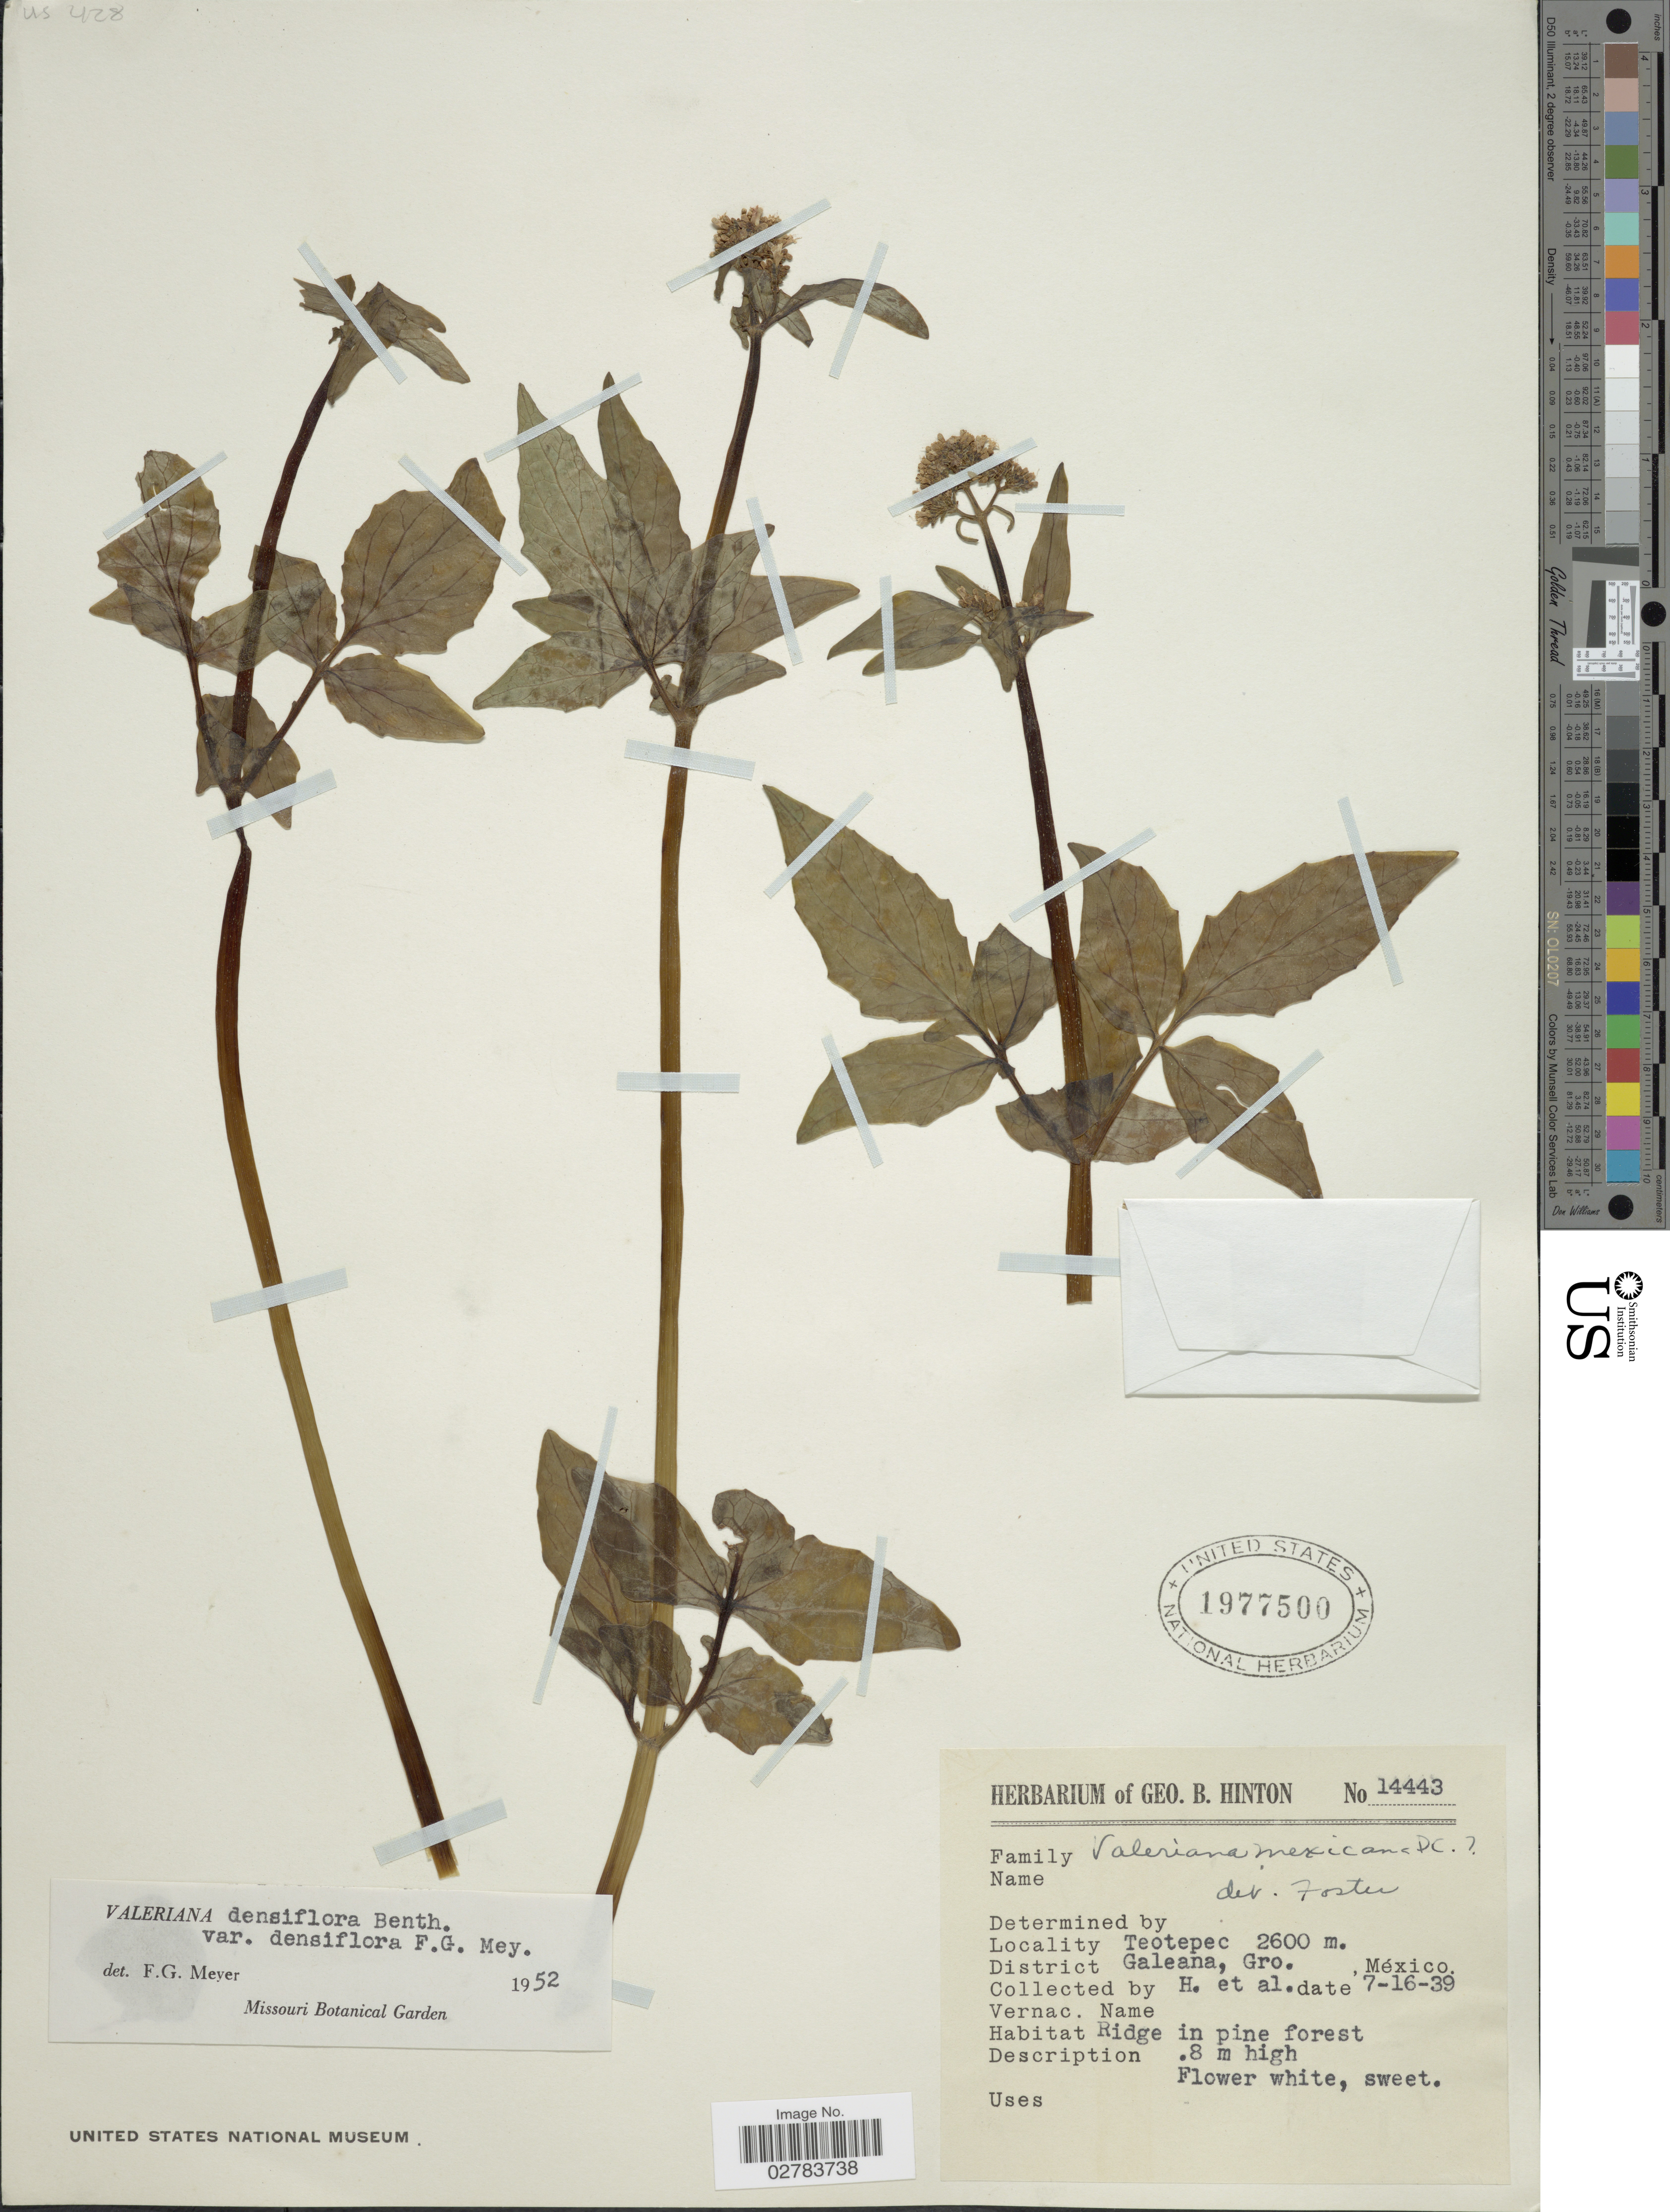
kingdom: Plantae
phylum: Tracheophyta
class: Magnoliopsida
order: Dipsacales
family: Caprifoliaceae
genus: Valeriana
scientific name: Valeriana densiflora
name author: Benth.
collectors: G. B. Hinton & et al.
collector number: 14443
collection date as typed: Transcribed d/m/y: 16/7/39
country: Mexico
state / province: Guerrero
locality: Teotepec. District Galeana.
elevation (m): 2600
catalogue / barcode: US 1977500